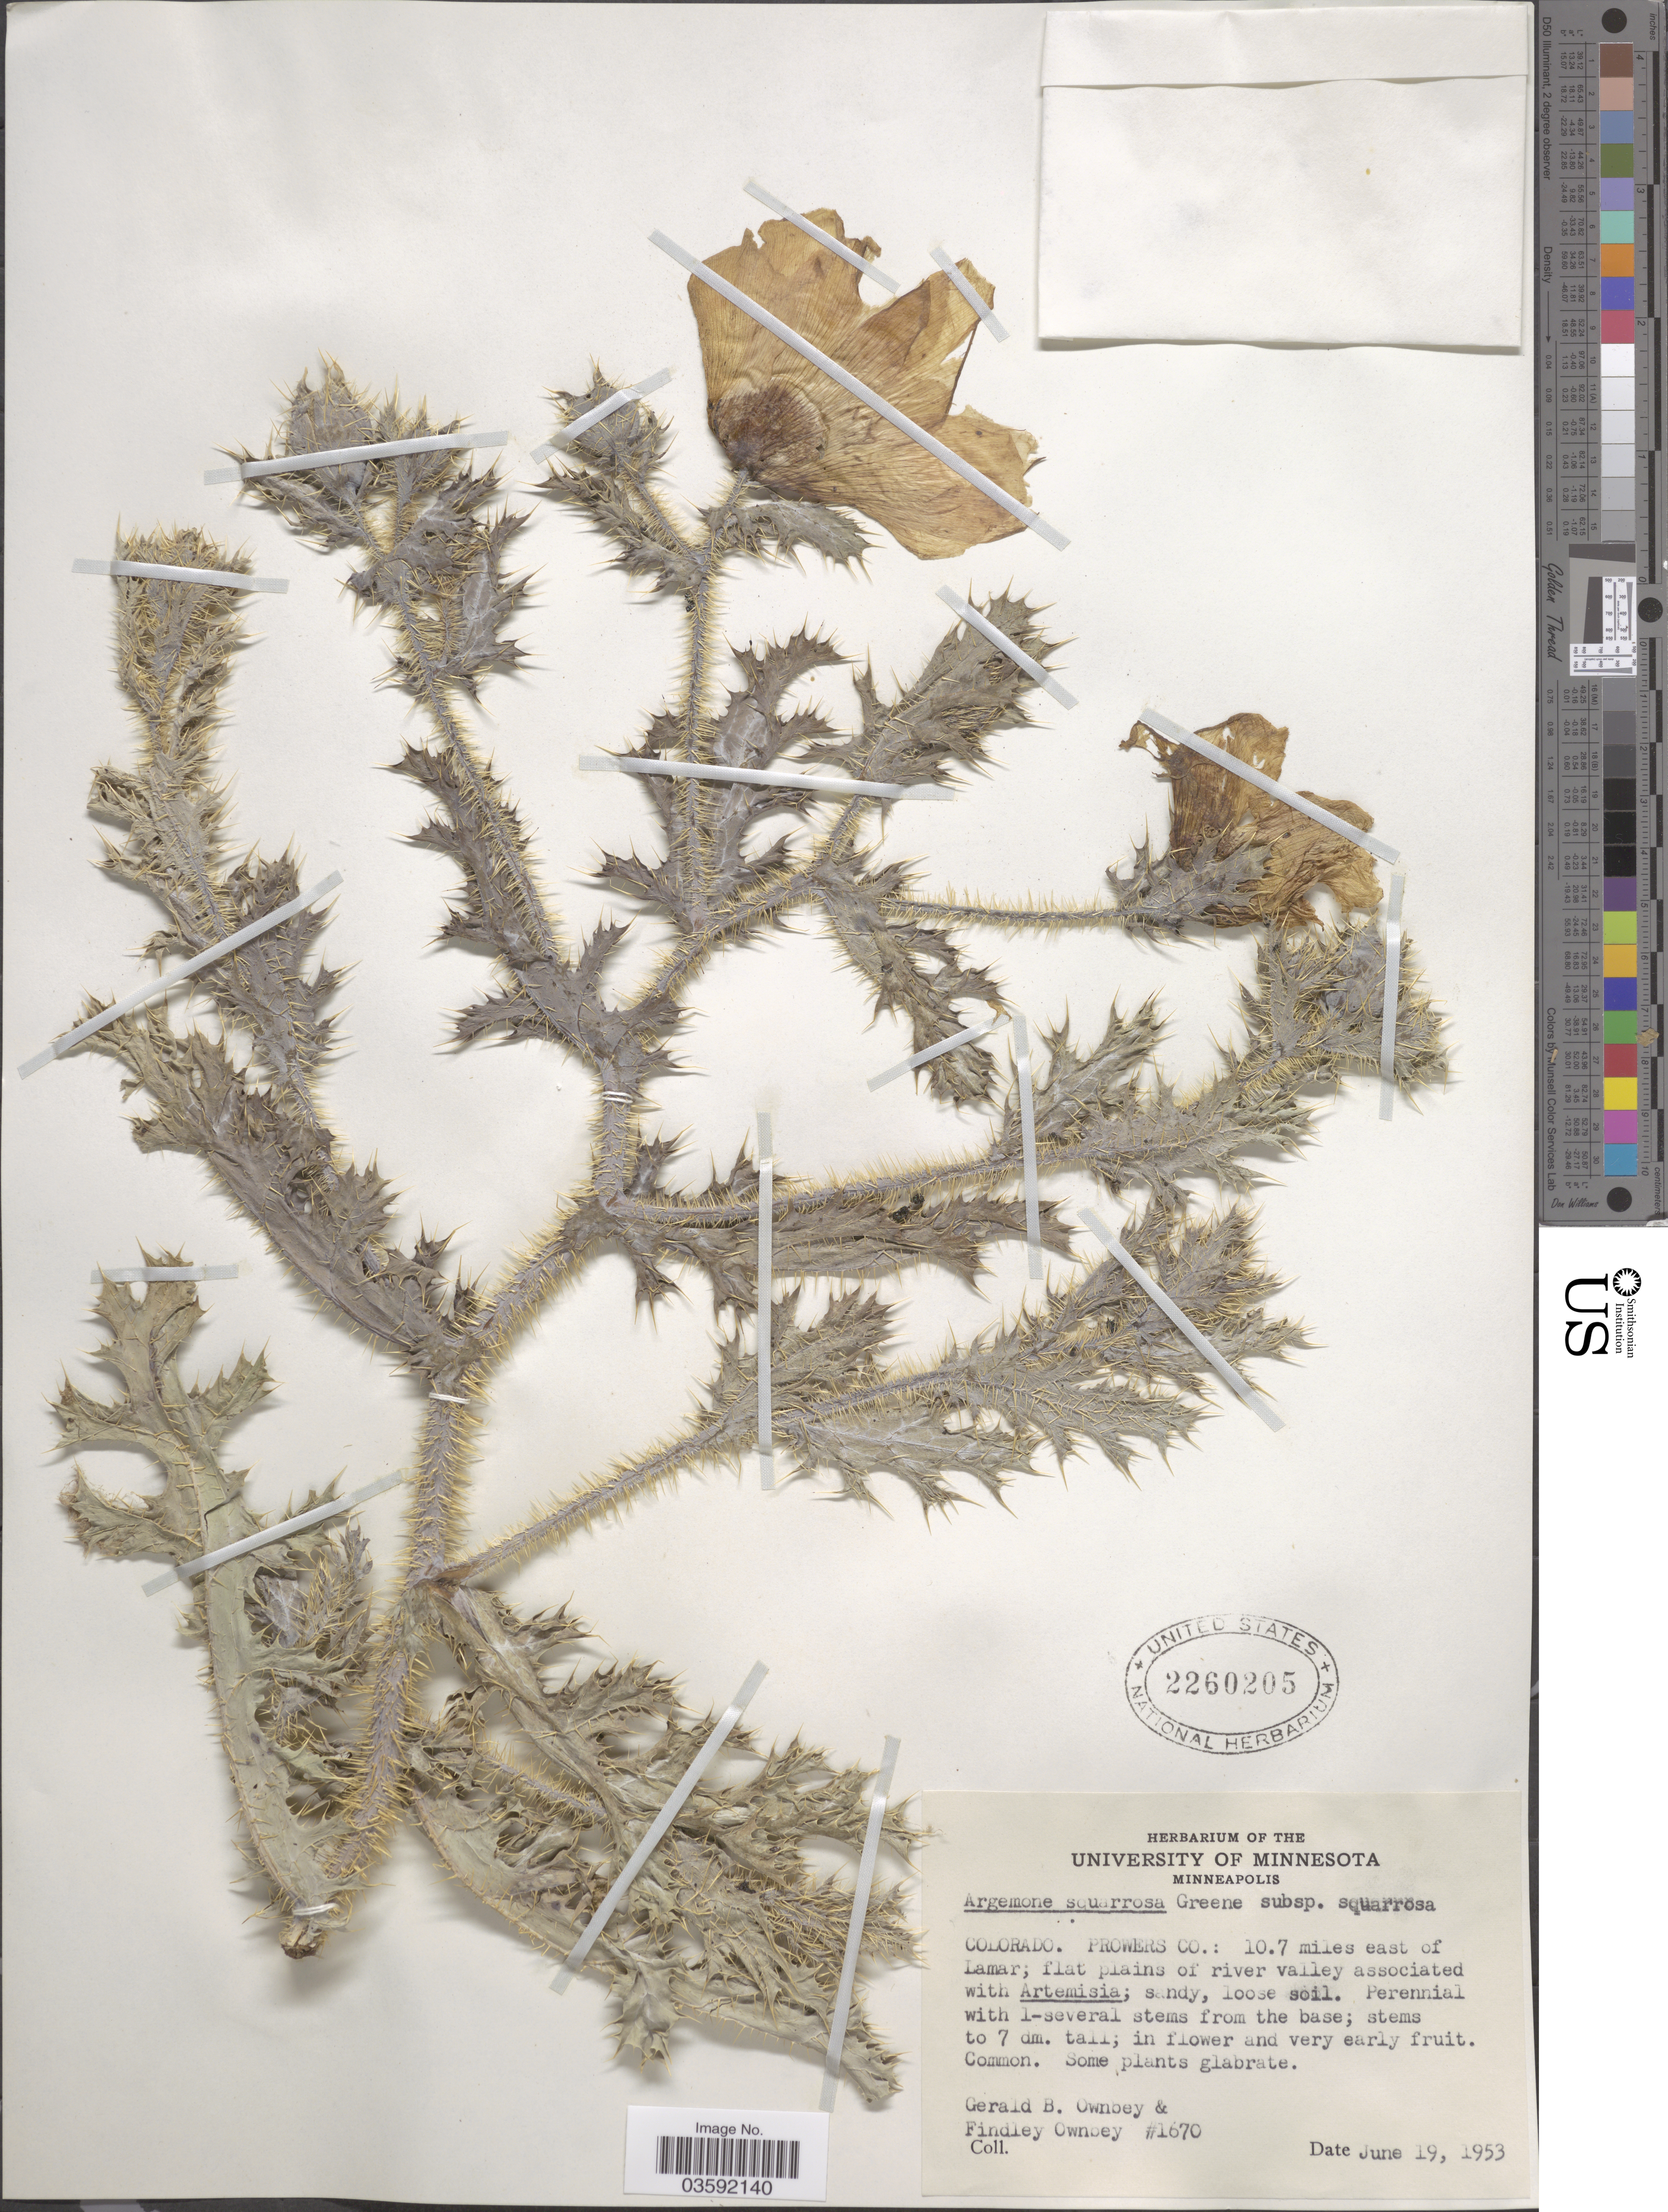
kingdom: Plantae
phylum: Tracheophyta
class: Magnoliopsida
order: Ranunculales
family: Papaveraceae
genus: Argemone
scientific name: Argemone squarrosa subsp. squarrosa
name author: Greene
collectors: G. B. Ownbey & F. Ownbey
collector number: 1670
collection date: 1953-06-19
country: United States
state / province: Colorado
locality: Prowers Co.: 10.7 miles east of Lamar.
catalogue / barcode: US 2260205